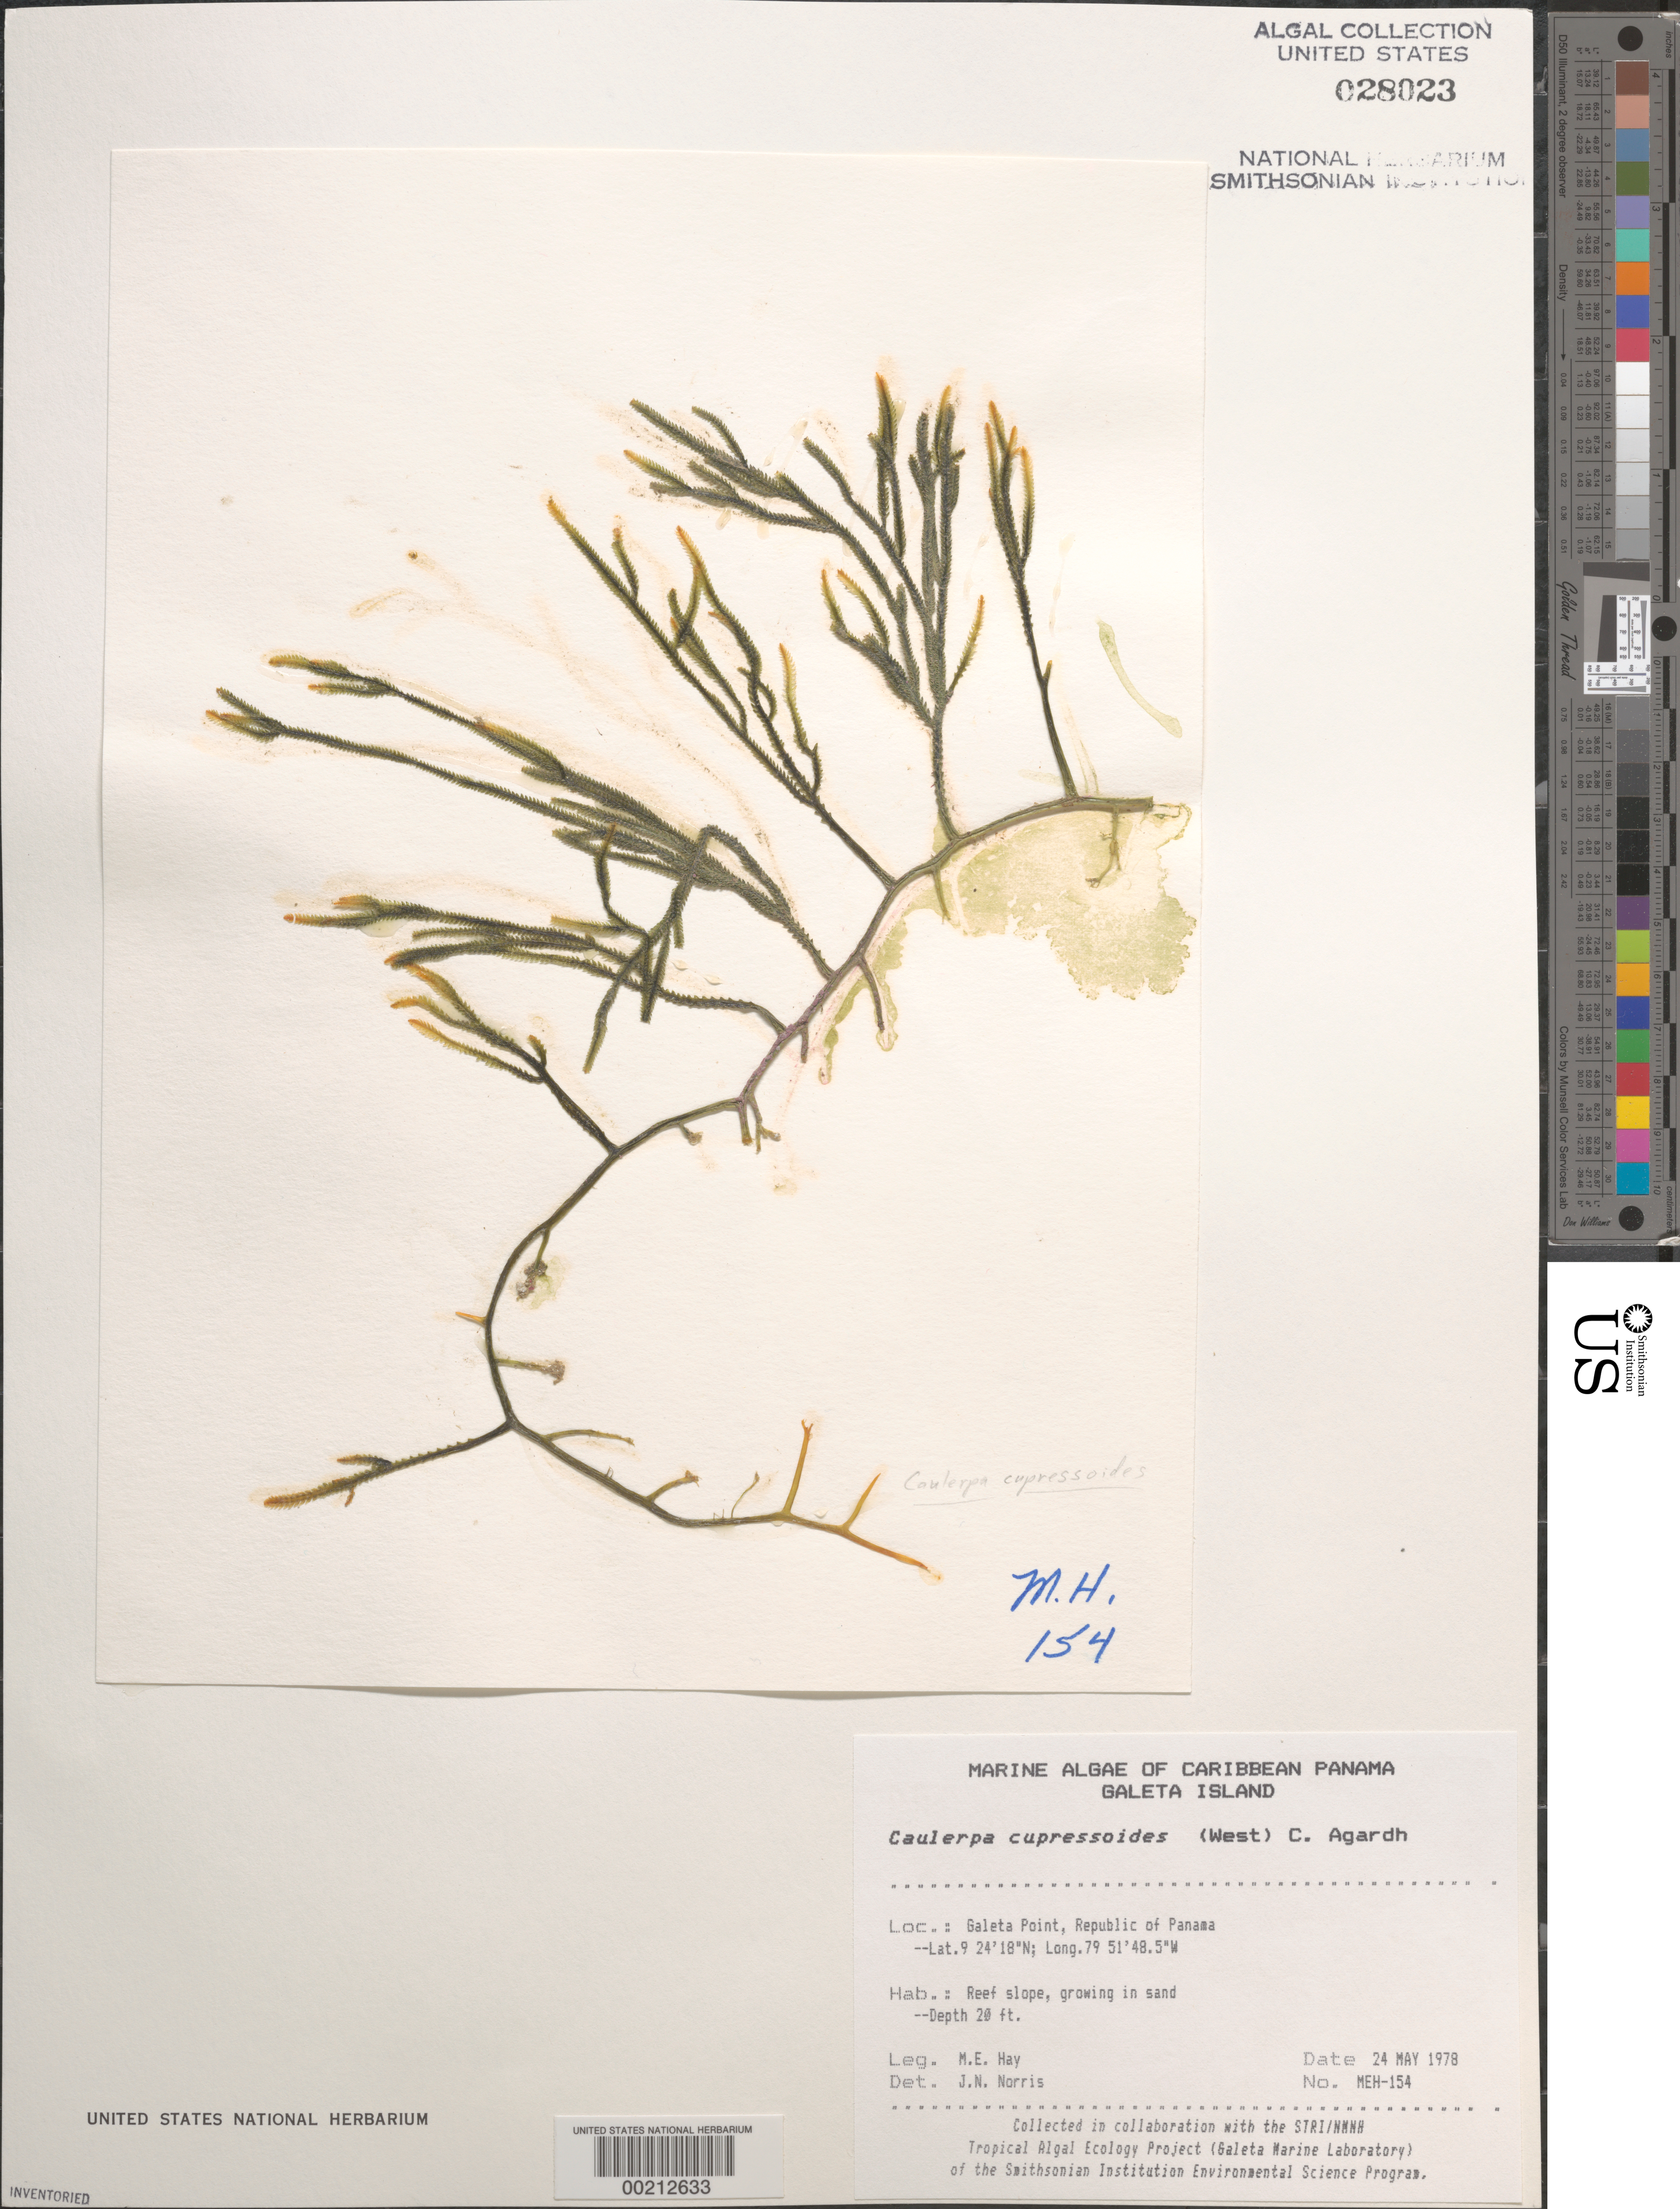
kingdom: Plantae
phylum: Chlorophyta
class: Ulvophyceae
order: Bryopsidales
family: Caulerpaceae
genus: Caulerpa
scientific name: Caulerpa cupressoides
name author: (Vahl) C. Agardh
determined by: Norris, James N.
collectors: M. E. Hay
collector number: MEH-154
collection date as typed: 24 May 1978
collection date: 1978-05-24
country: Panama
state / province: Colón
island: Galeta Island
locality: Galeta Point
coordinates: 9 24' 18" N, 79 51' 48.5" W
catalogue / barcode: US 28023